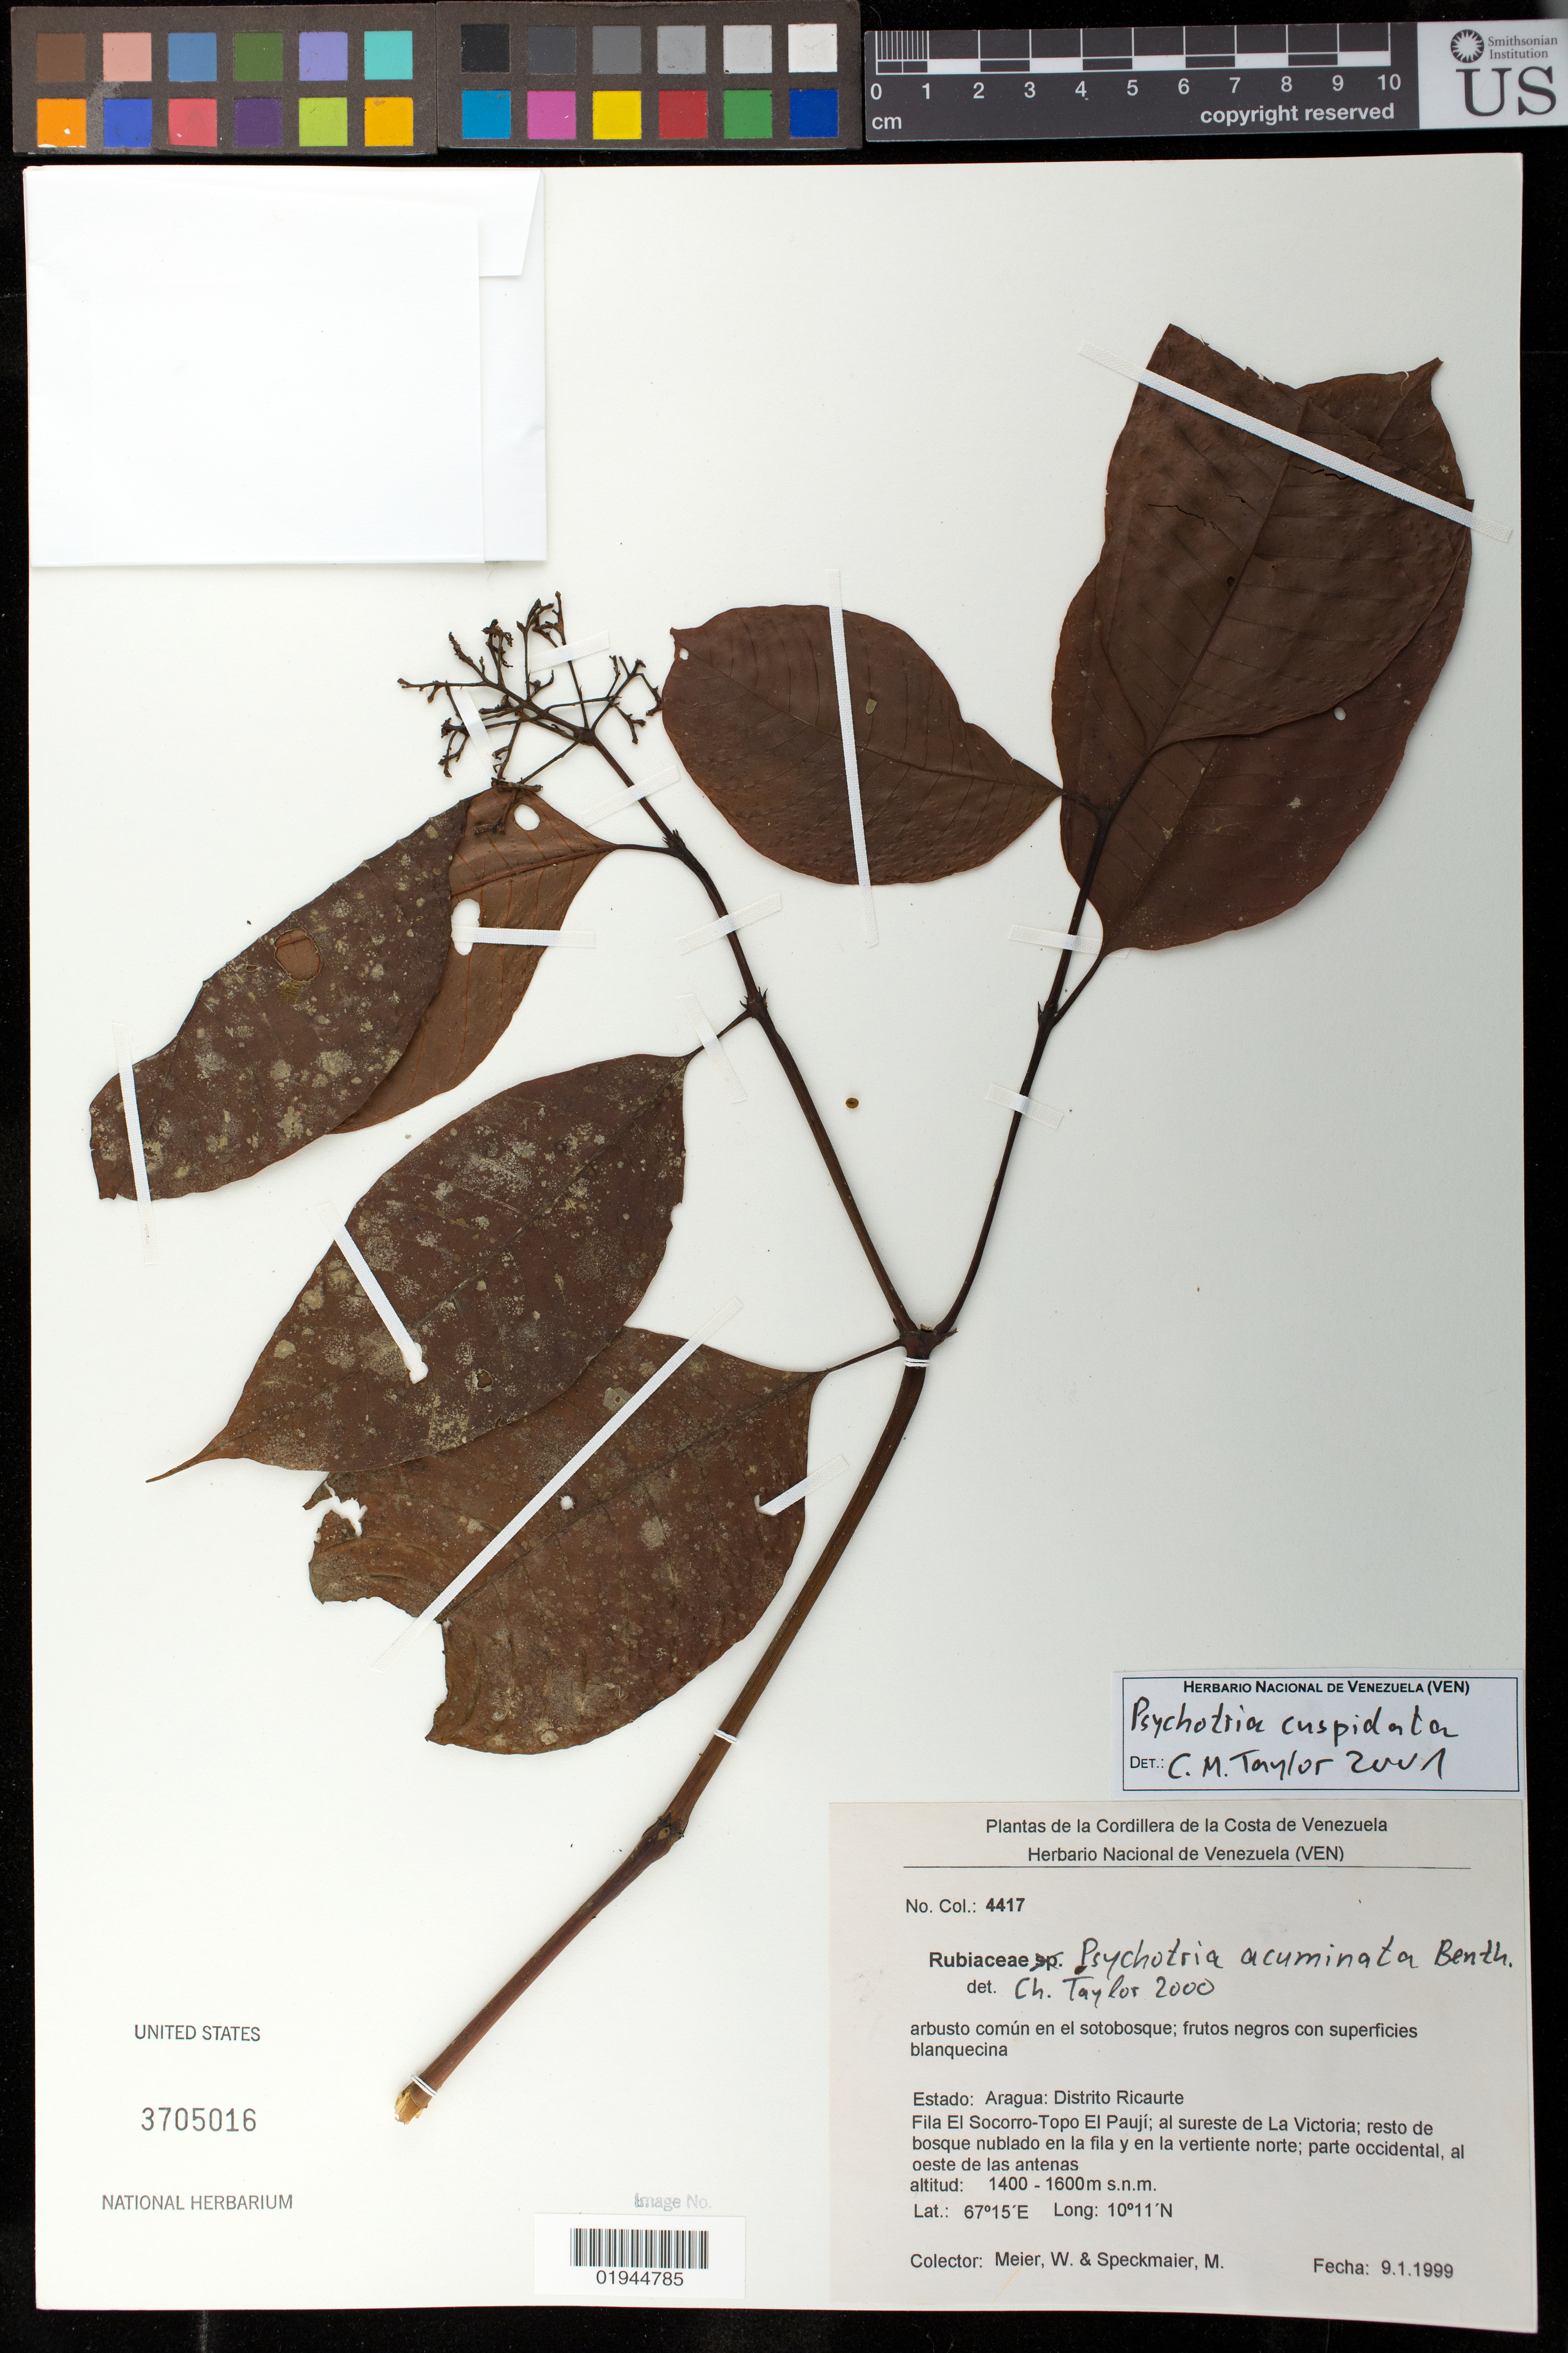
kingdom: Plantae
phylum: Tracheophyta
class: Magnoliopsida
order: Gentianales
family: Rubiaceae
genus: Psychotria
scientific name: Psychotria cuspidata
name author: Bredem. ex Schult.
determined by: Taylor, C.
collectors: W. Meier & M. Speckmaier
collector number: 4417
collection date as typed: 09 Jan 1999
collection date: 1999-01-09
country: Venezuela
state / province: Aragua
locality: Distrito Ricaurte; Fila El Socorro-Topo El Paují; al sureste de La Victoria; parte occidental, al oeste de las antenas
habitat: bosque nublado en la fila y en la veriente norte, parte occidental, al oeste de las antenas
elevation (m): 1400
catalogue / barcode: US 3705016